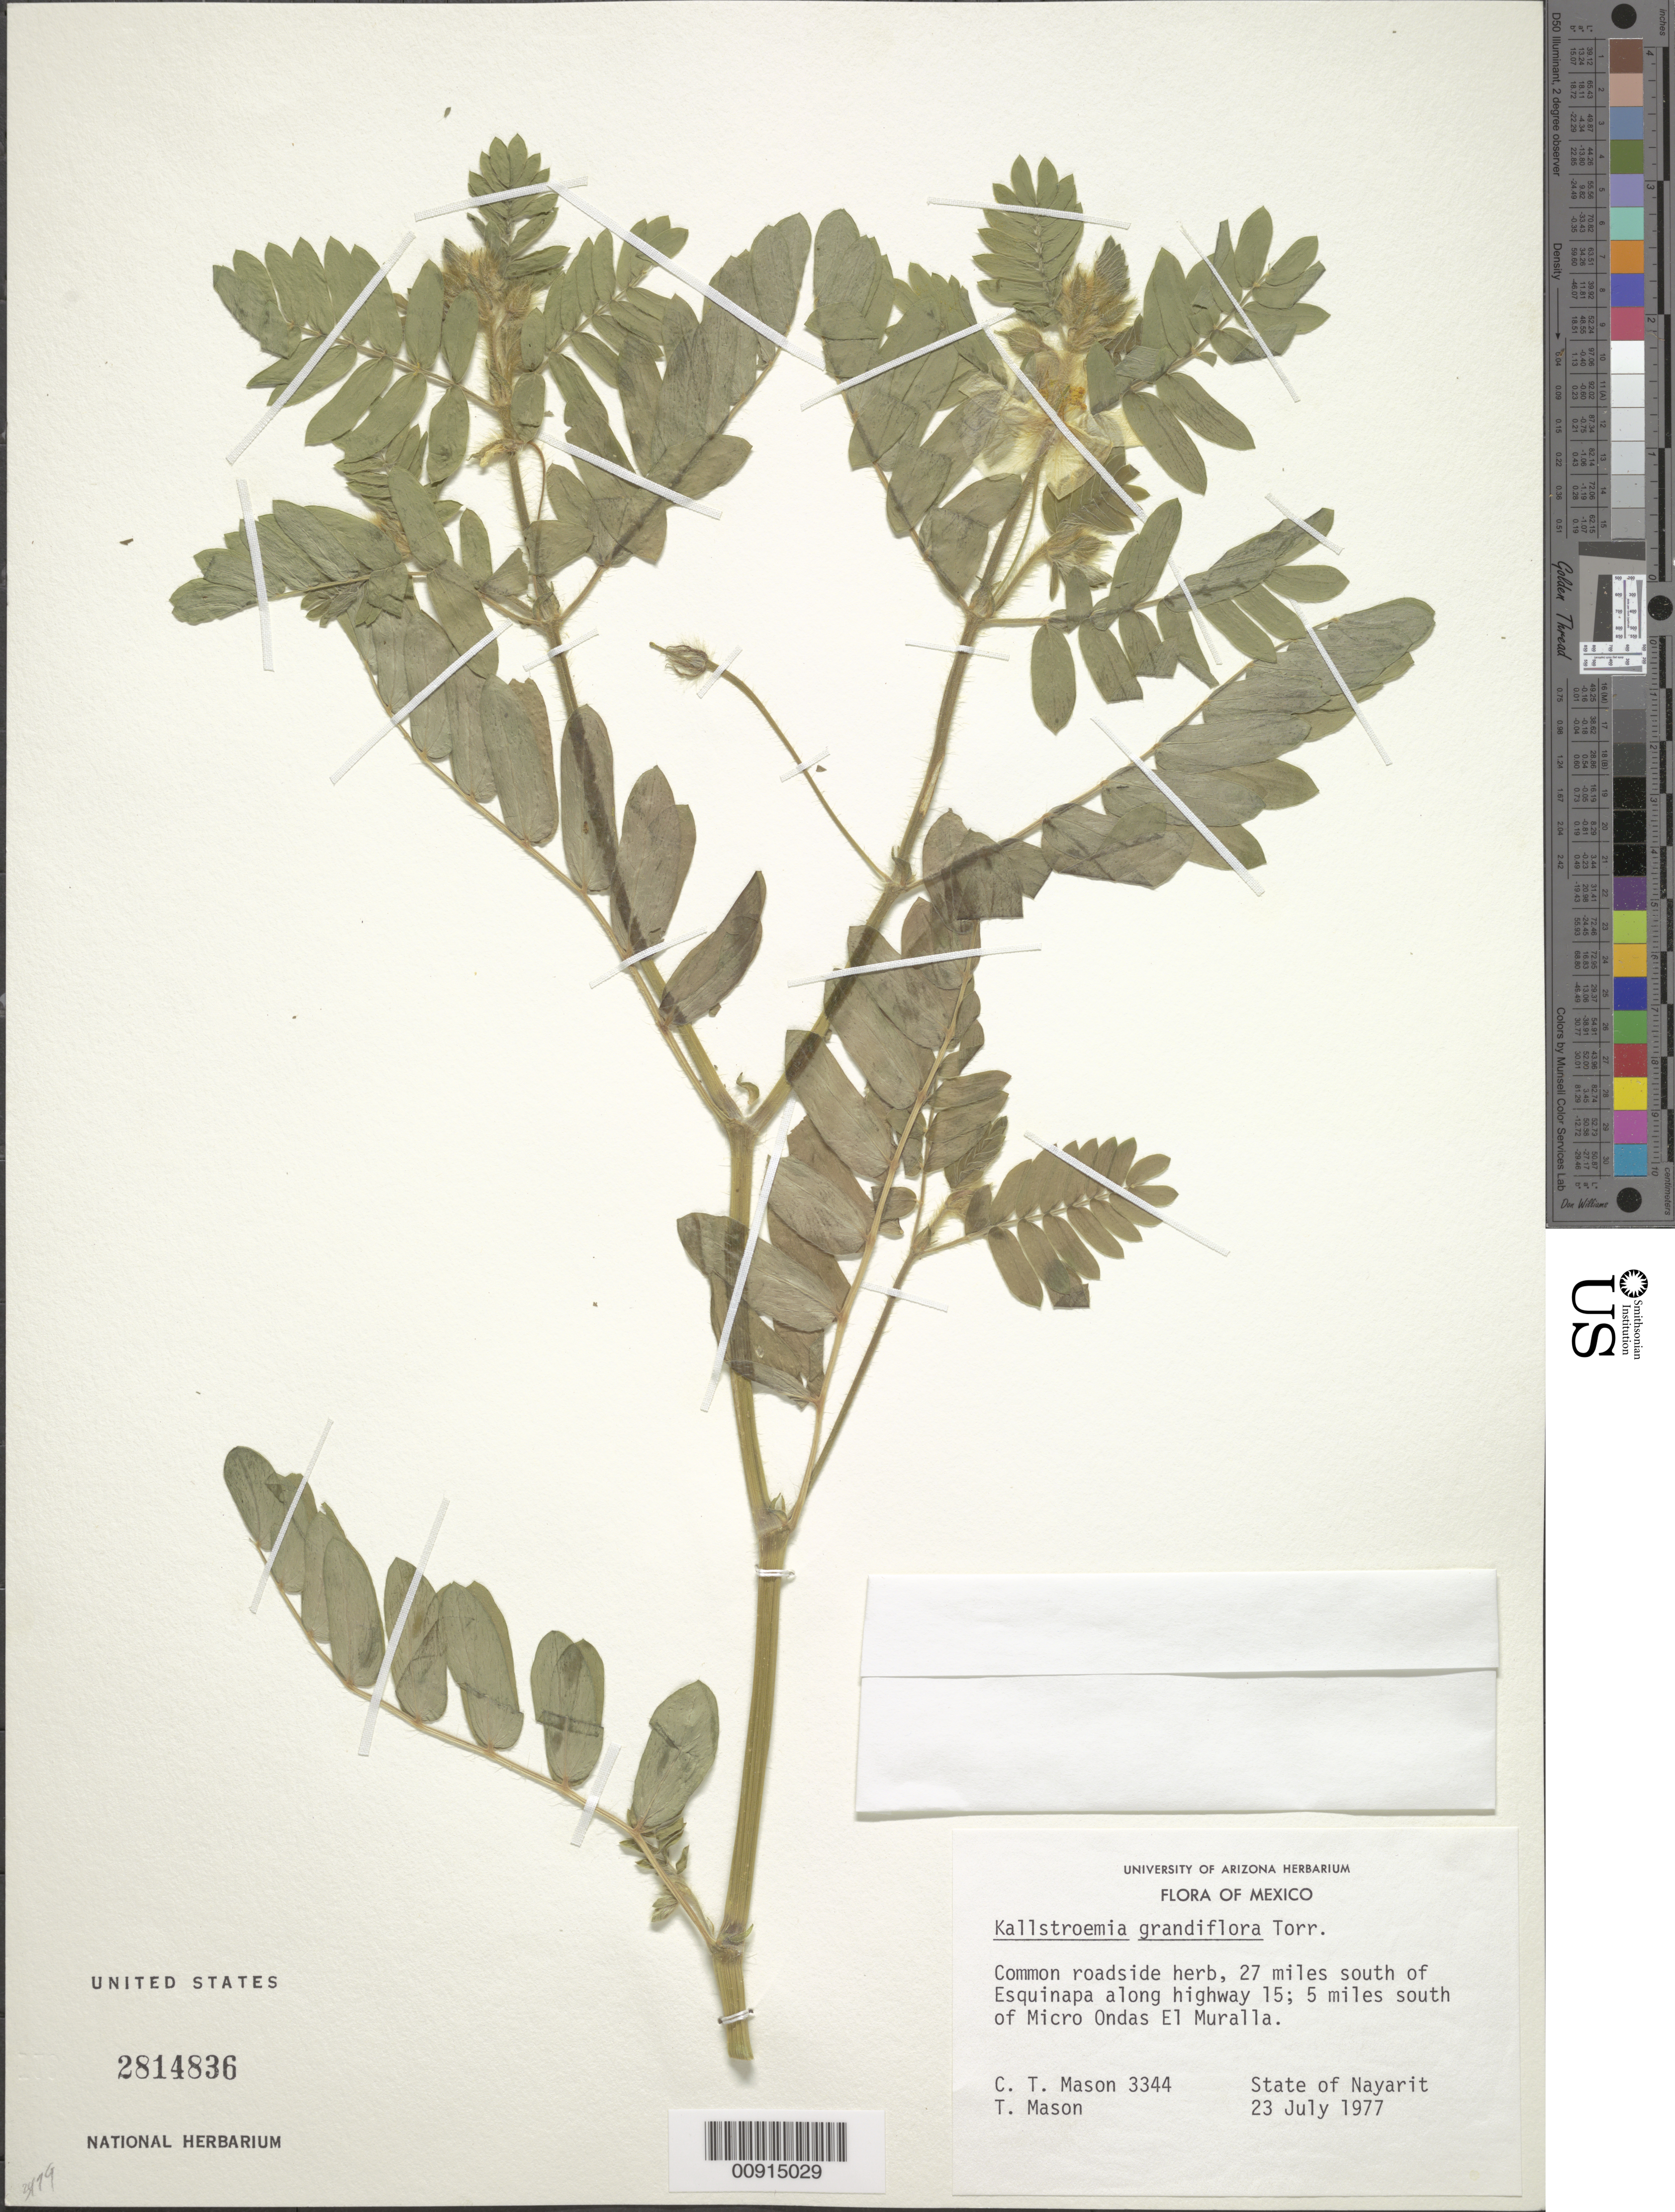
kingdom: Plantae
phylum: Tracheophyta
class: Magnoliopsida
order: Zygophyllales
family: Zygophyllaceae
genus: Kallstroemia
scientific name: Kallstroemia grandiflora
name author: Torr. ex A. Gray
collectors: C. T. Mason & Mason, T.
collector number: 3344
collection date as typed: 23 Jul 1977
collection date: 1977-07-23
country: Mexico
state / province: Nayarit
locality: State of Nayarit: 27 miles south of Esquinapa along highway 15; 5 miles south of Micro Ondas El Muralla.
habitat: Common roadside herb.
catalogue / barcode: US 2814836